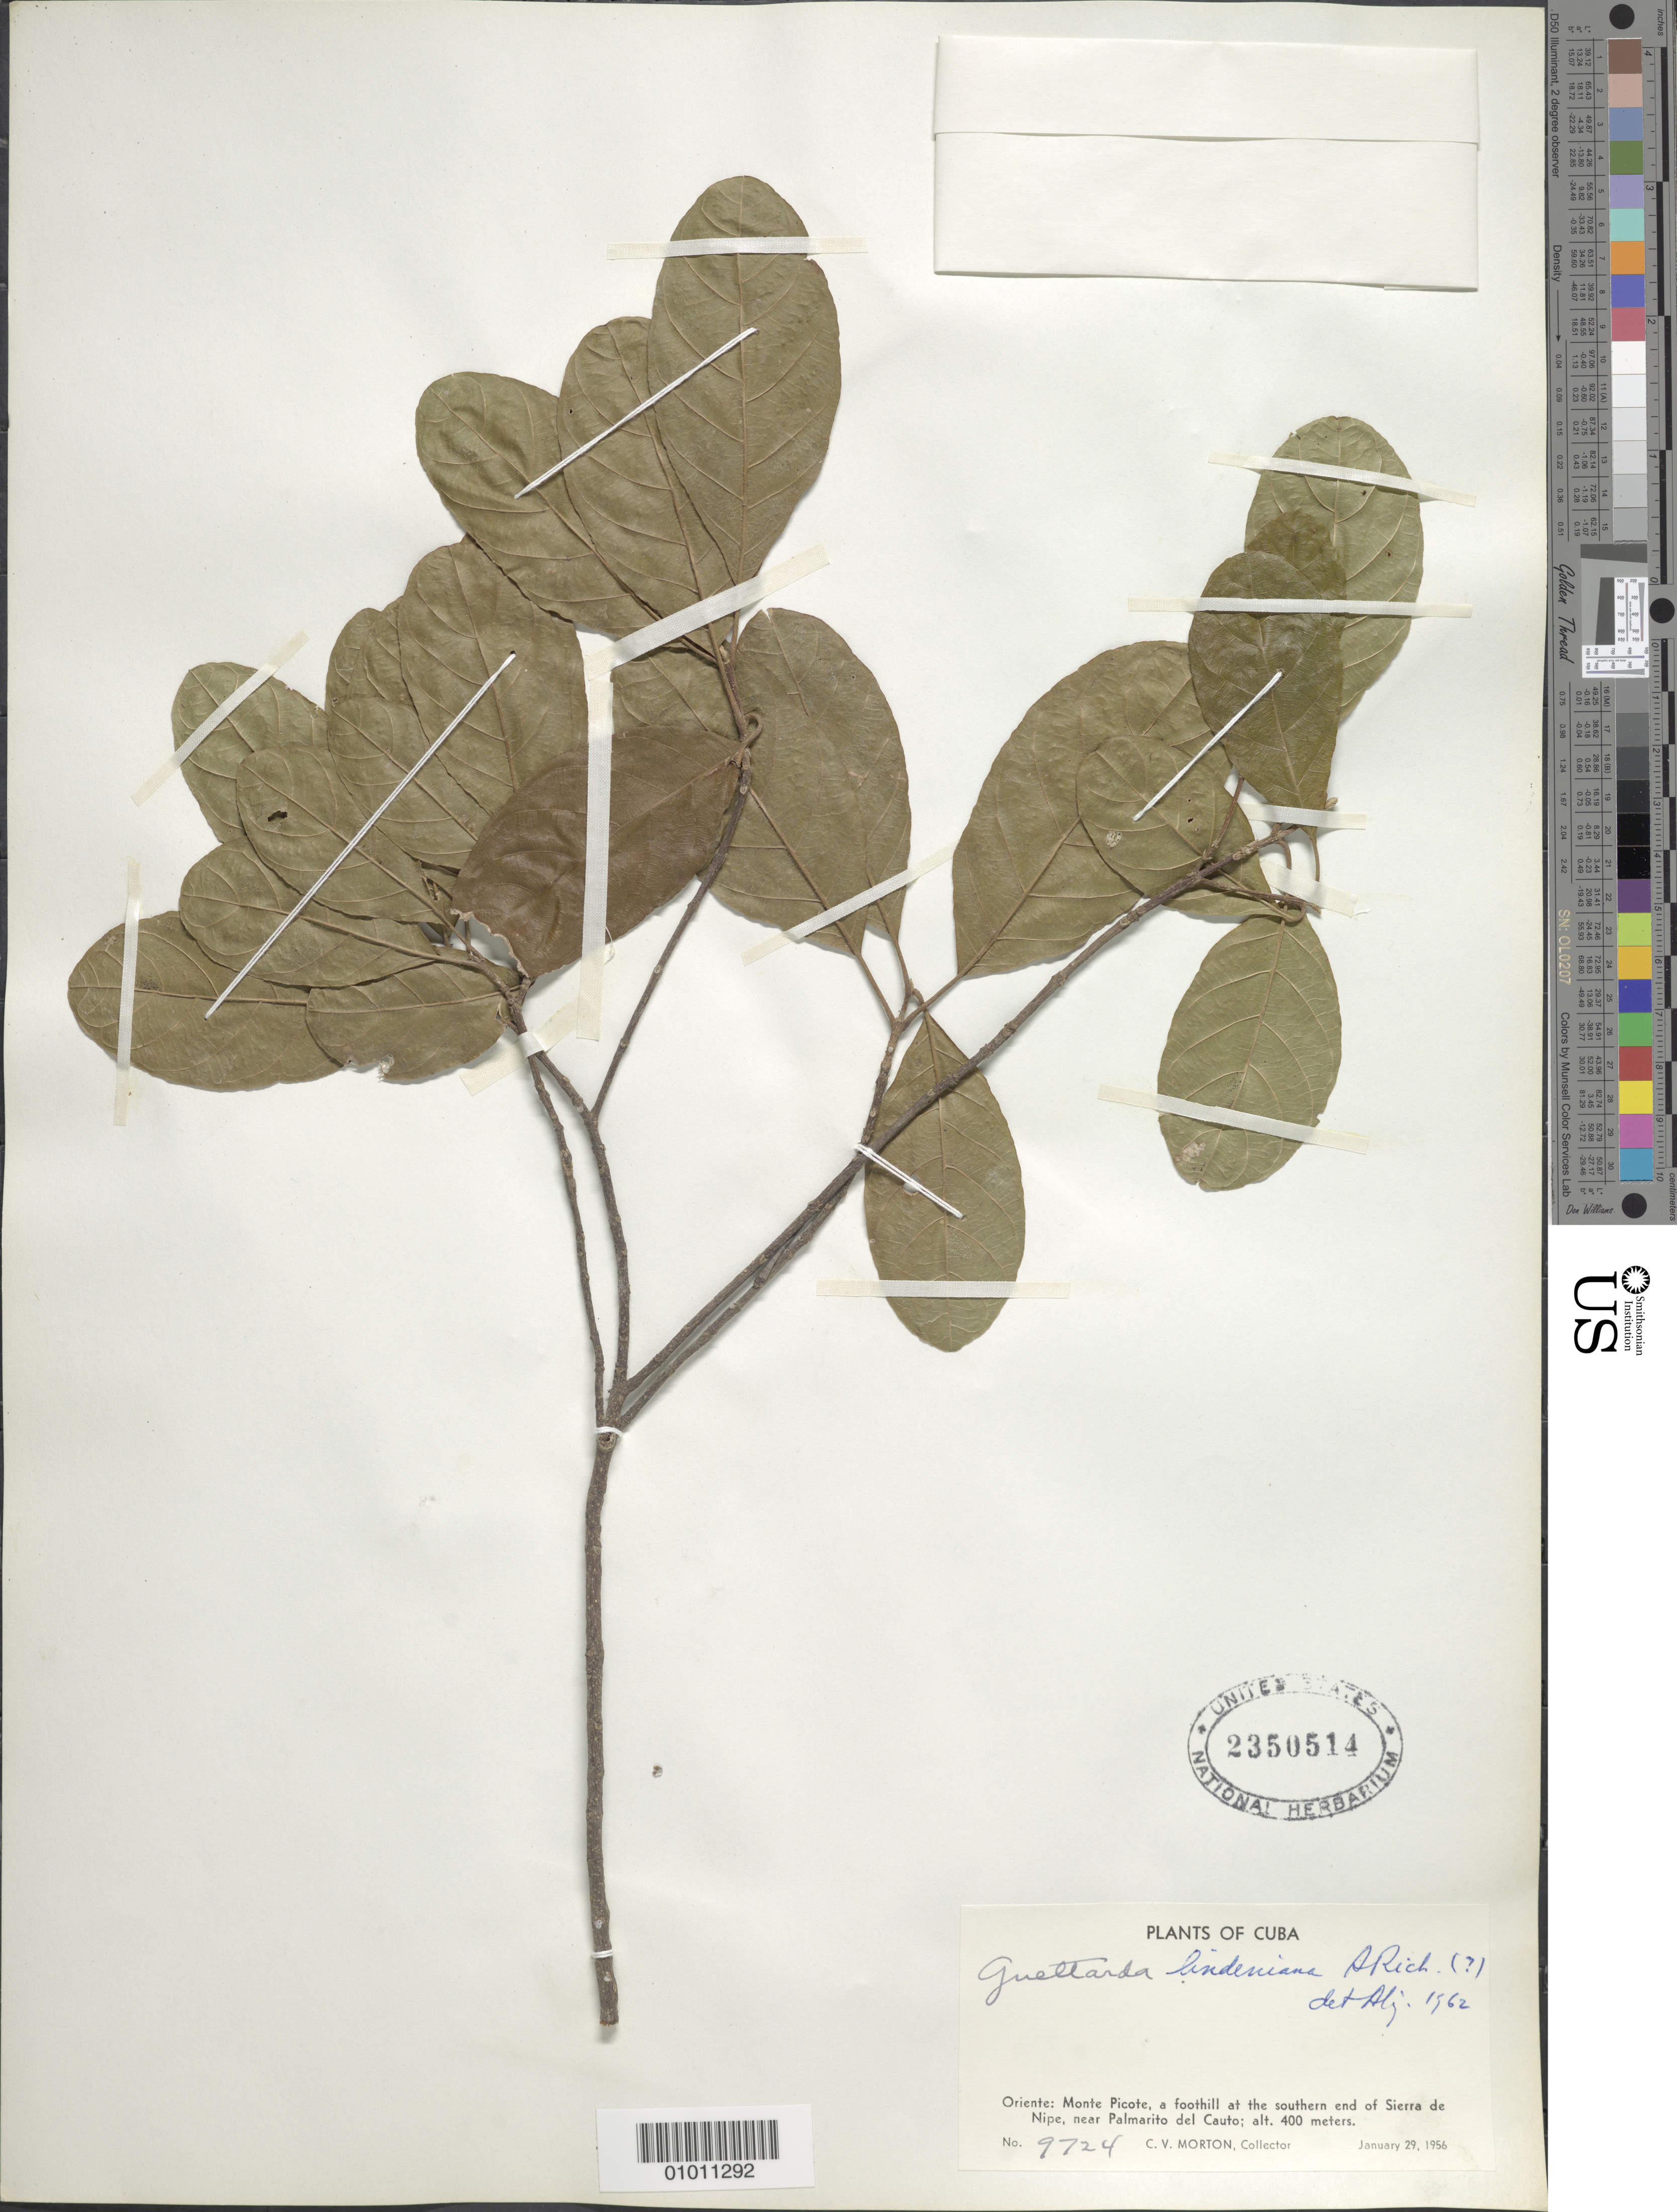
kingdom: Plantae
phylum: Tracheophyta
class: Magnoliopsida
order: Gentianales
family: Rubiaceae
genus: Guettarda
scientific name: Guettarda lindeniana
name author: A. Rich.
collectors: C. V. Morton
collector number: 9724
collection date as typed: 29 Jan 1956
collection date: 1956-01-29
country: Cuba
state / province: Holguín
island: Cuba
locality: Monte Picote, a foothill at soughern end of Sierra de Nipe, near Palmarito del Cauto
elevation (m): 400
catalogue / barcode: US 2350514